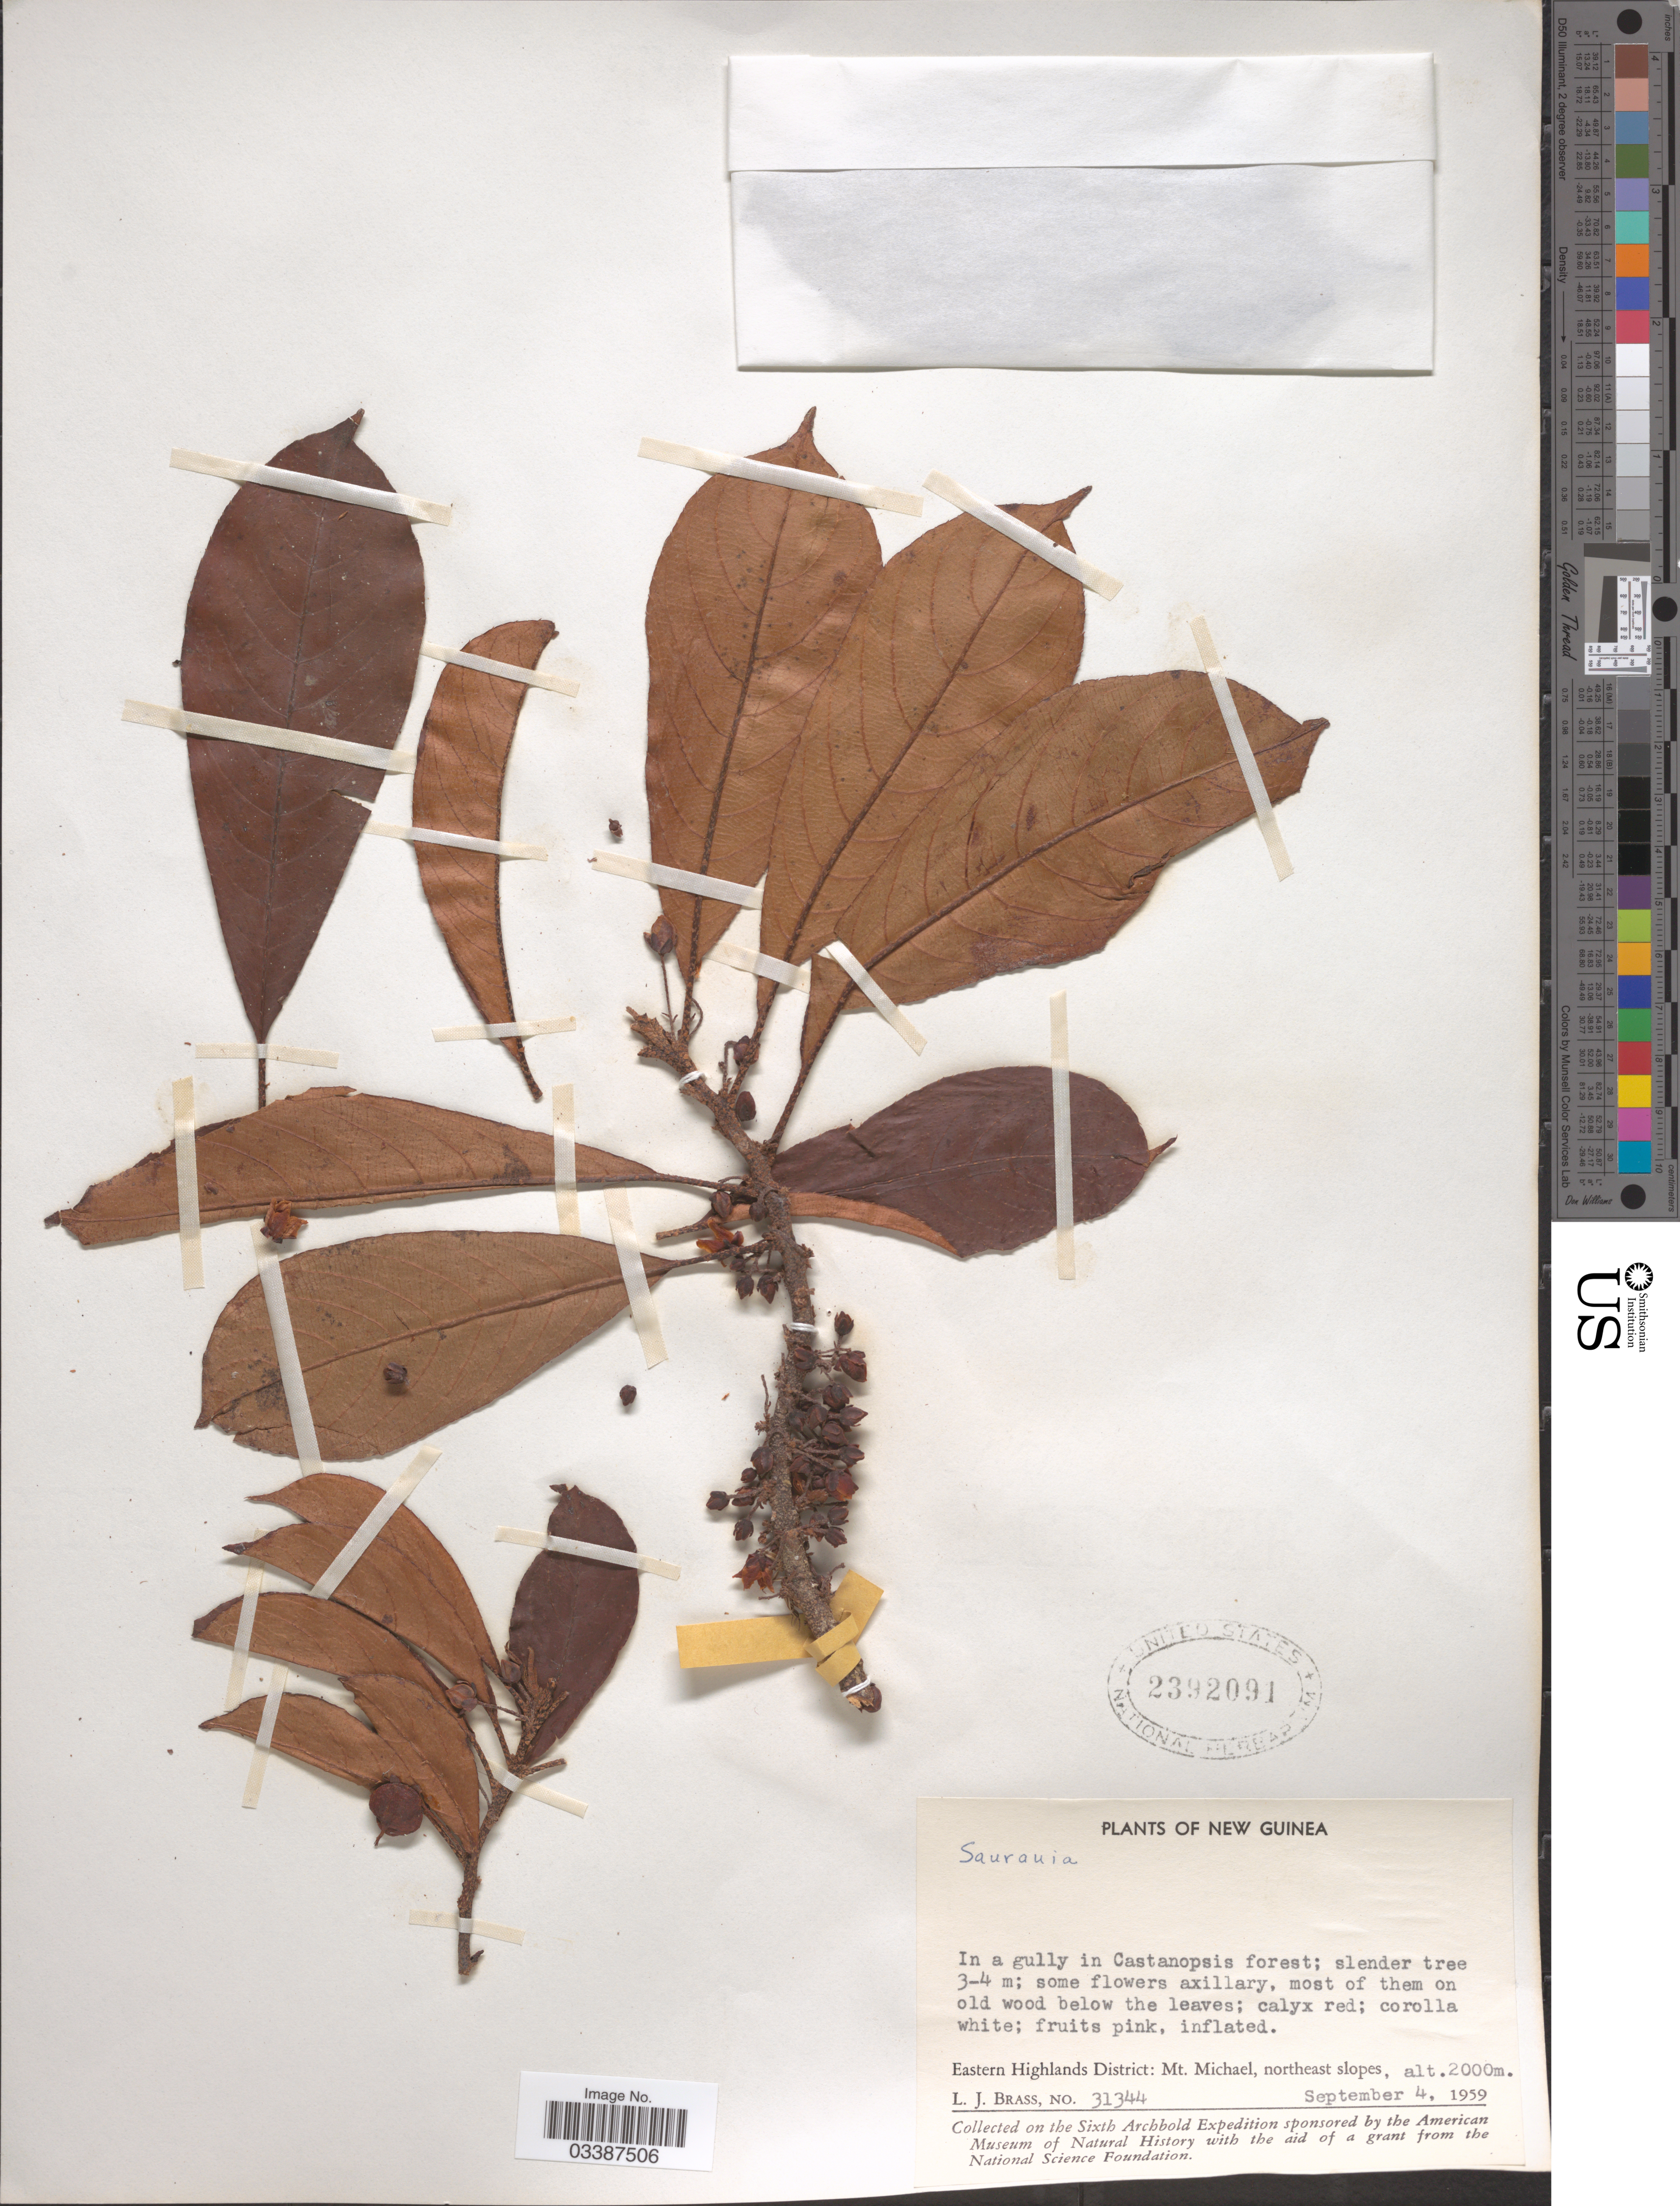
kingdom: Plantae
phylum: Tracheophyta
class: Magnoliopsida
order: Ericales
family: Actinidiaceae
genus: Saurauia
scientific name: Saurauia sp.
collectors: L. J. Brass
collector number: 31334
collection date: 1959-09-04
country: Papua New Guinea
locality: New Guinea. Eastern Highlands District: Mt. Michael, northeast slopes.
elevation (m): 2000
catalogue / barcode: US 2392091